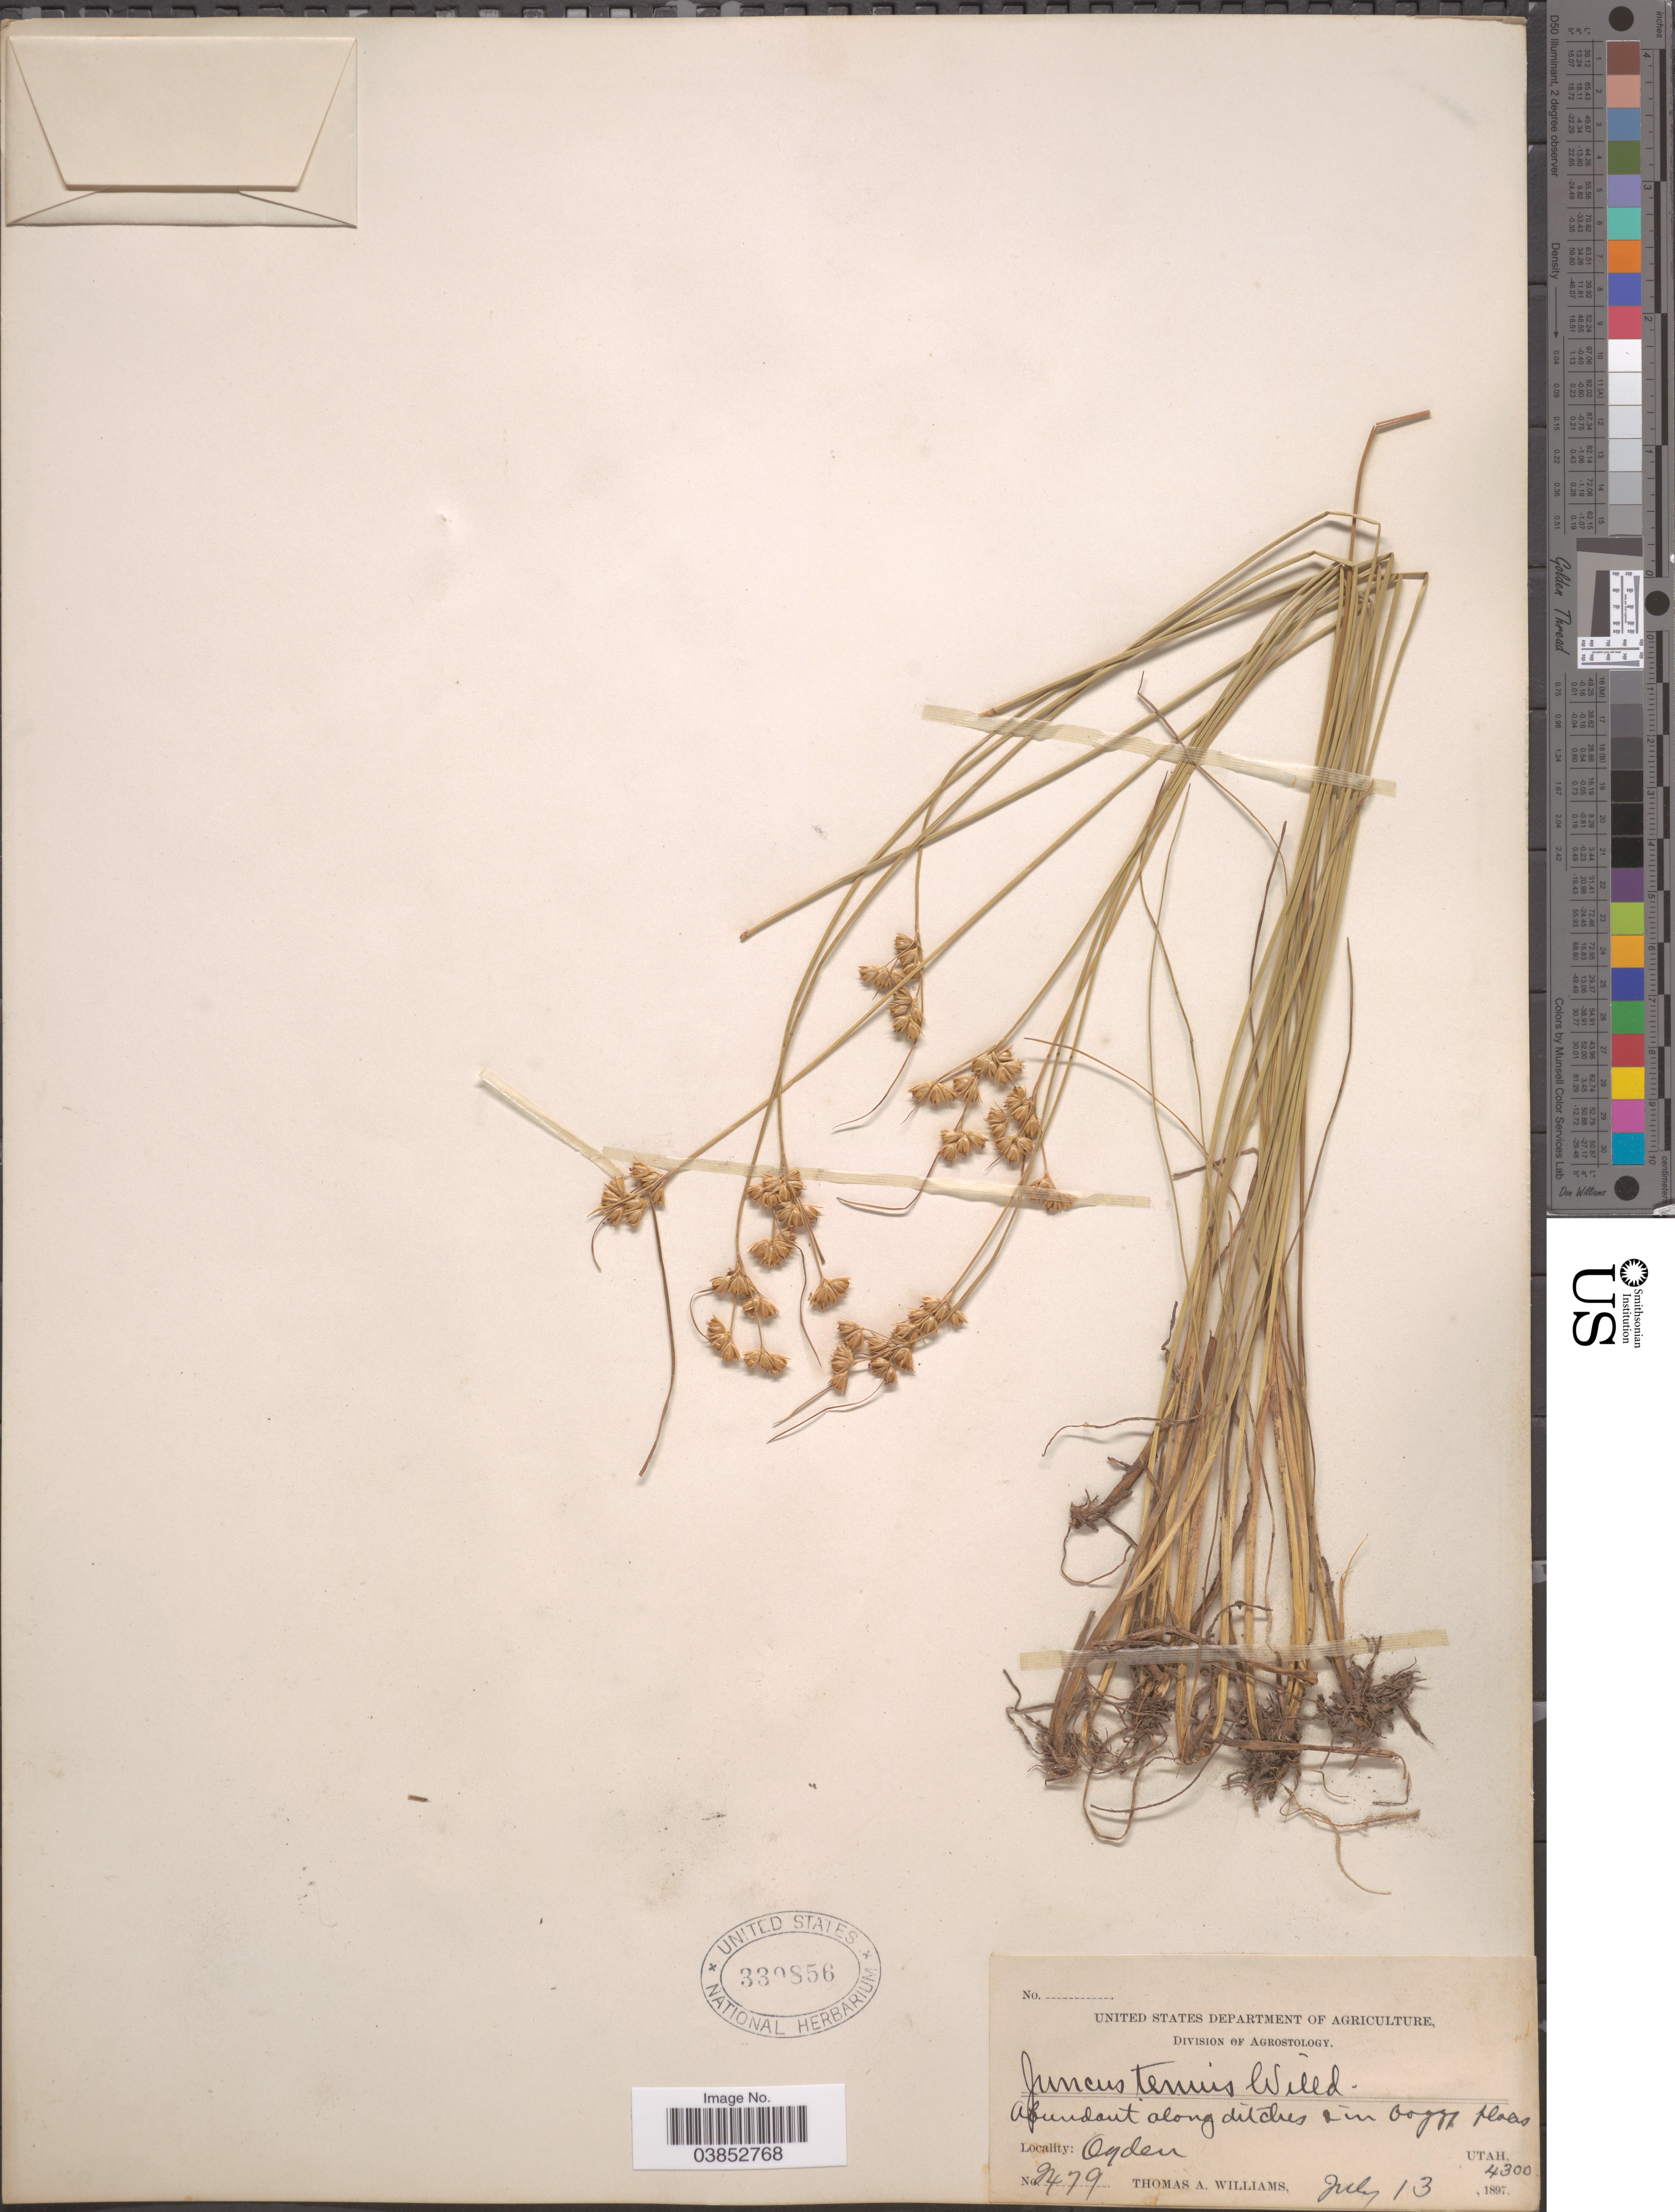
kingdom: Plantae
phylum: Tracheophyta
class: Liliopsida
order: Poales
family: Juncaceae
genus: Juncus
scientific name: Juncus dudleyi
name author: Wiegand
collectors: T. A. Williams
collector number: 2479*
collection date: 1897-07-13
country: United States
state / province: Utah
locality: Ogden.